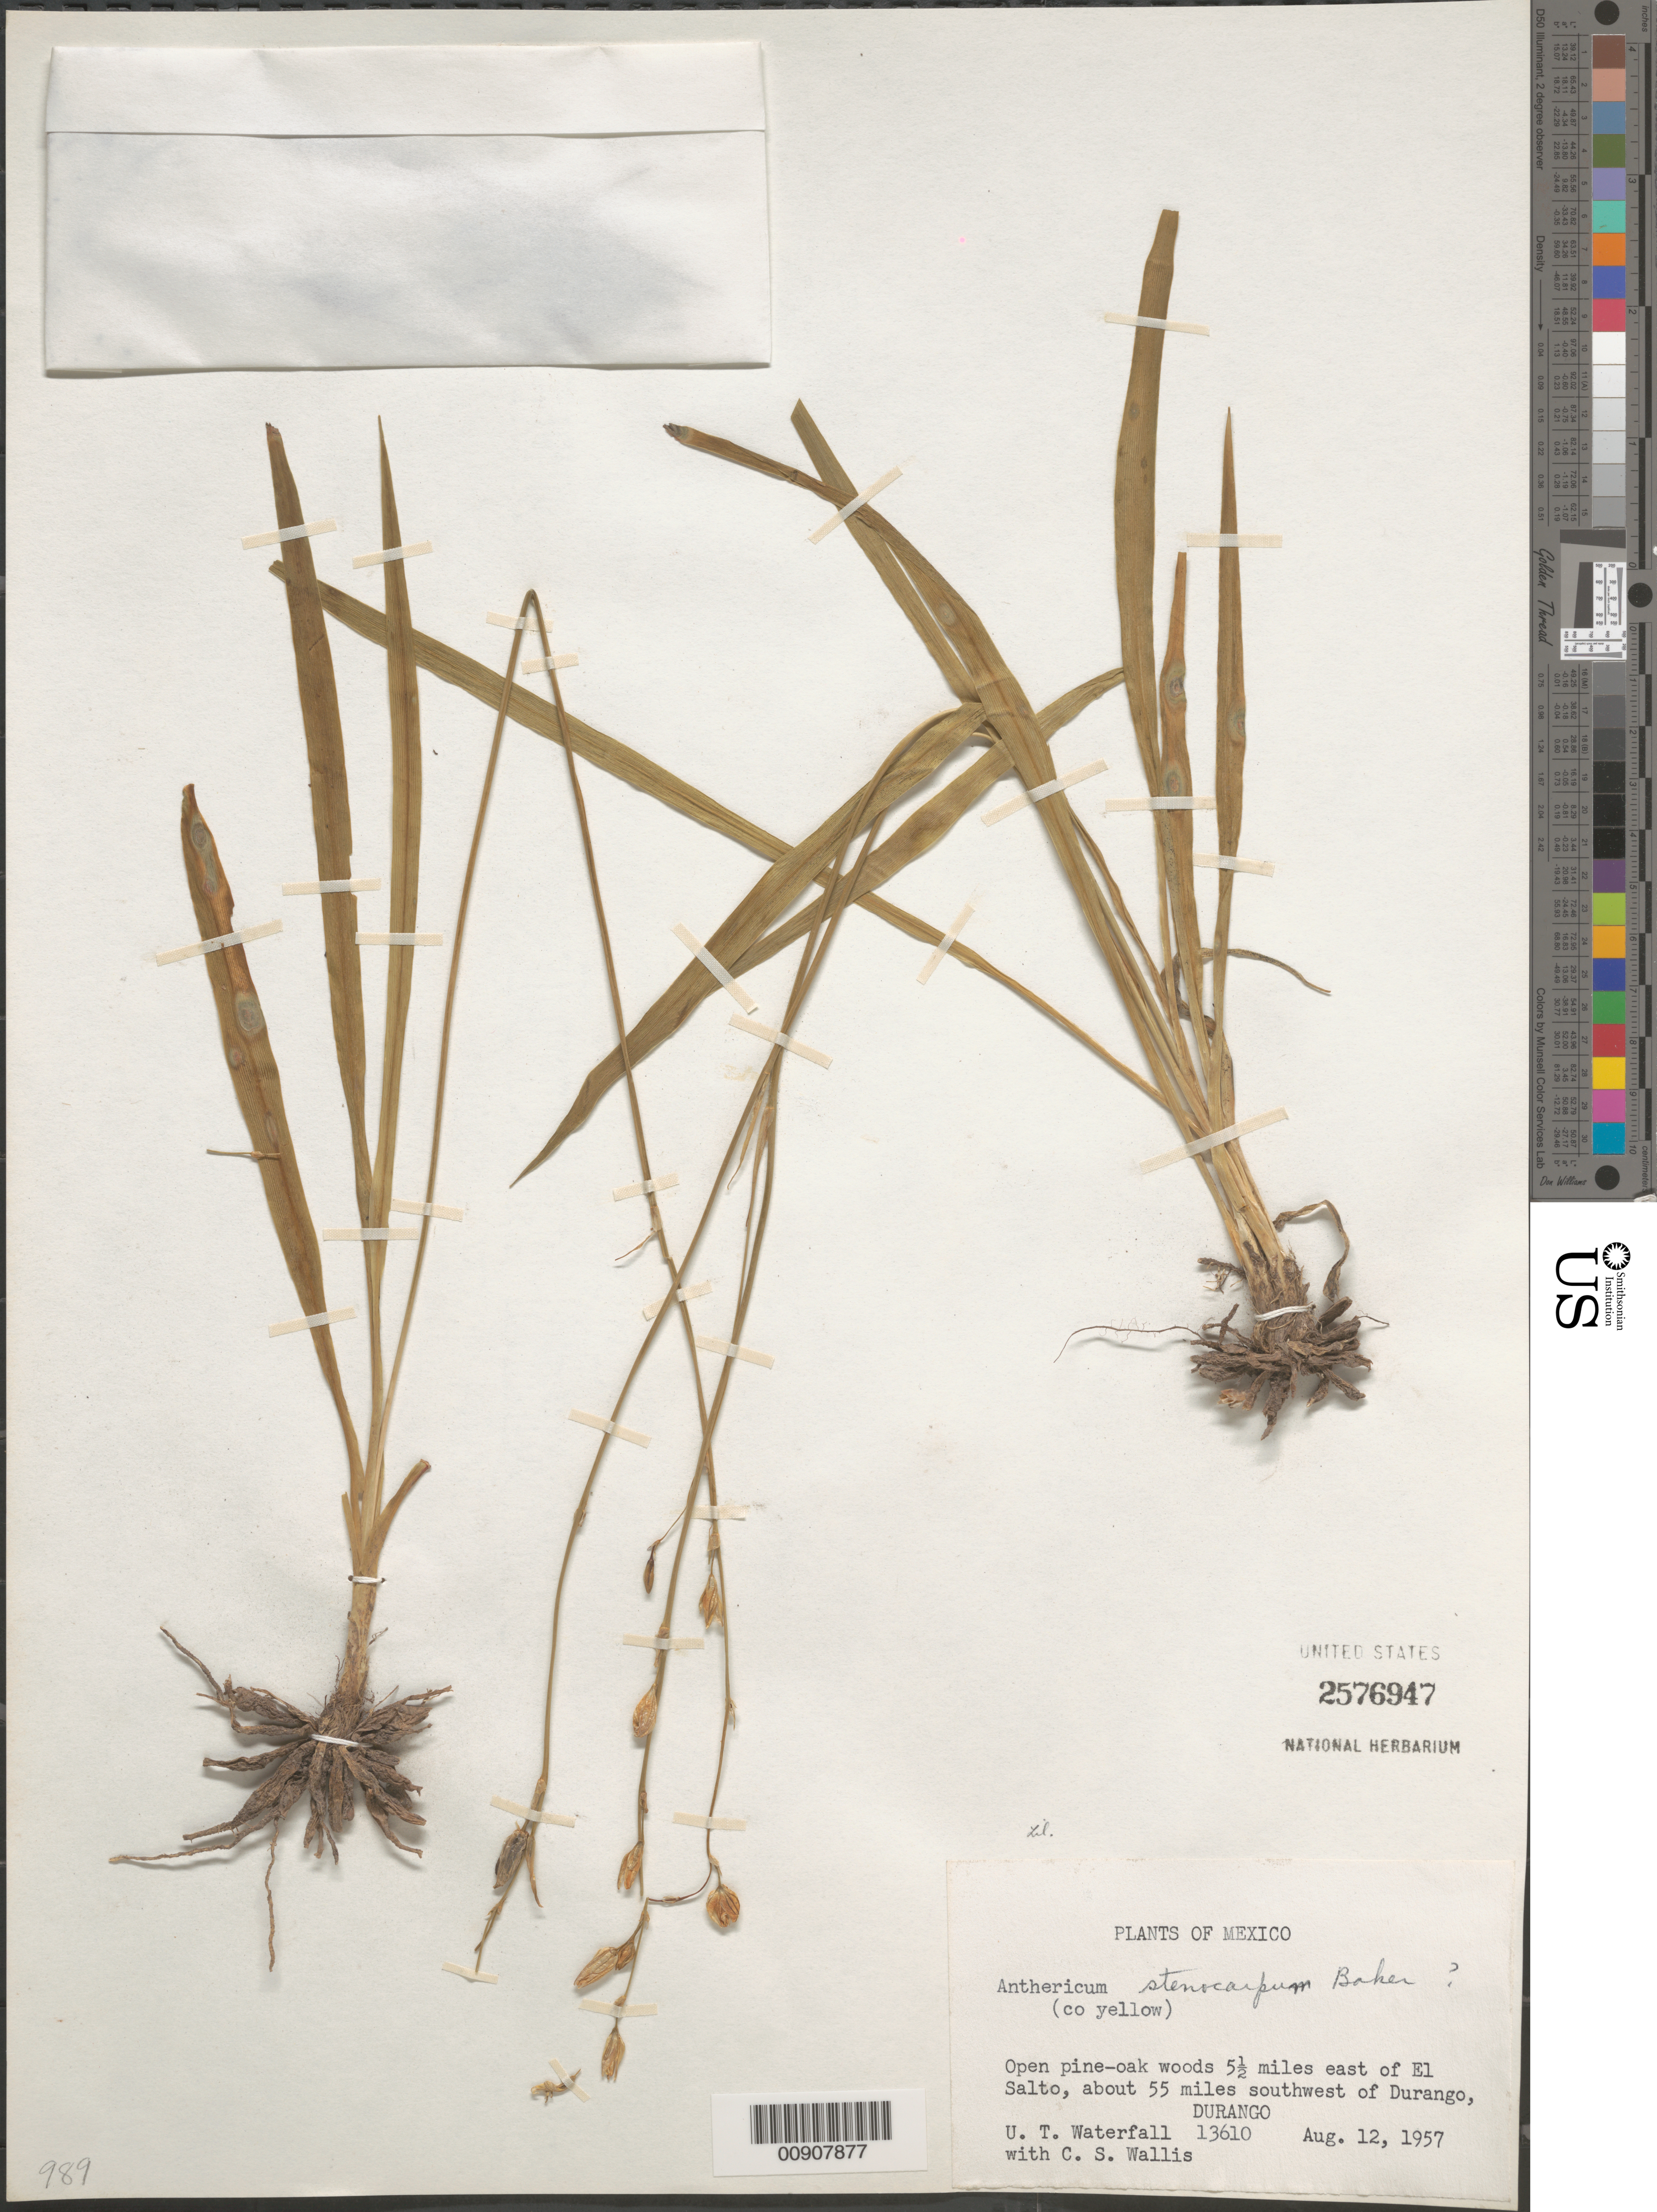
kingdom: Plantae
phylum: Tracheophyta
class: Liliopsida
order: Asparagales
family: Asparagaceae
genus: Anthericum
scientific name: Anthericum stenocarpum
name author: Baker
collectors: U. T. Waterfall & C. S. Wallis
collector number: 13610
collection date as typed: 12 Aug 1957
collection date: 1957-08-12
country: Mexico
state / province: Durango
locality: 5½ miles east of El Salto, about 55 miles southwest of Durango, Durango.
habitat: Open pine-oak woods.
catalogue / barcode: US 2576947